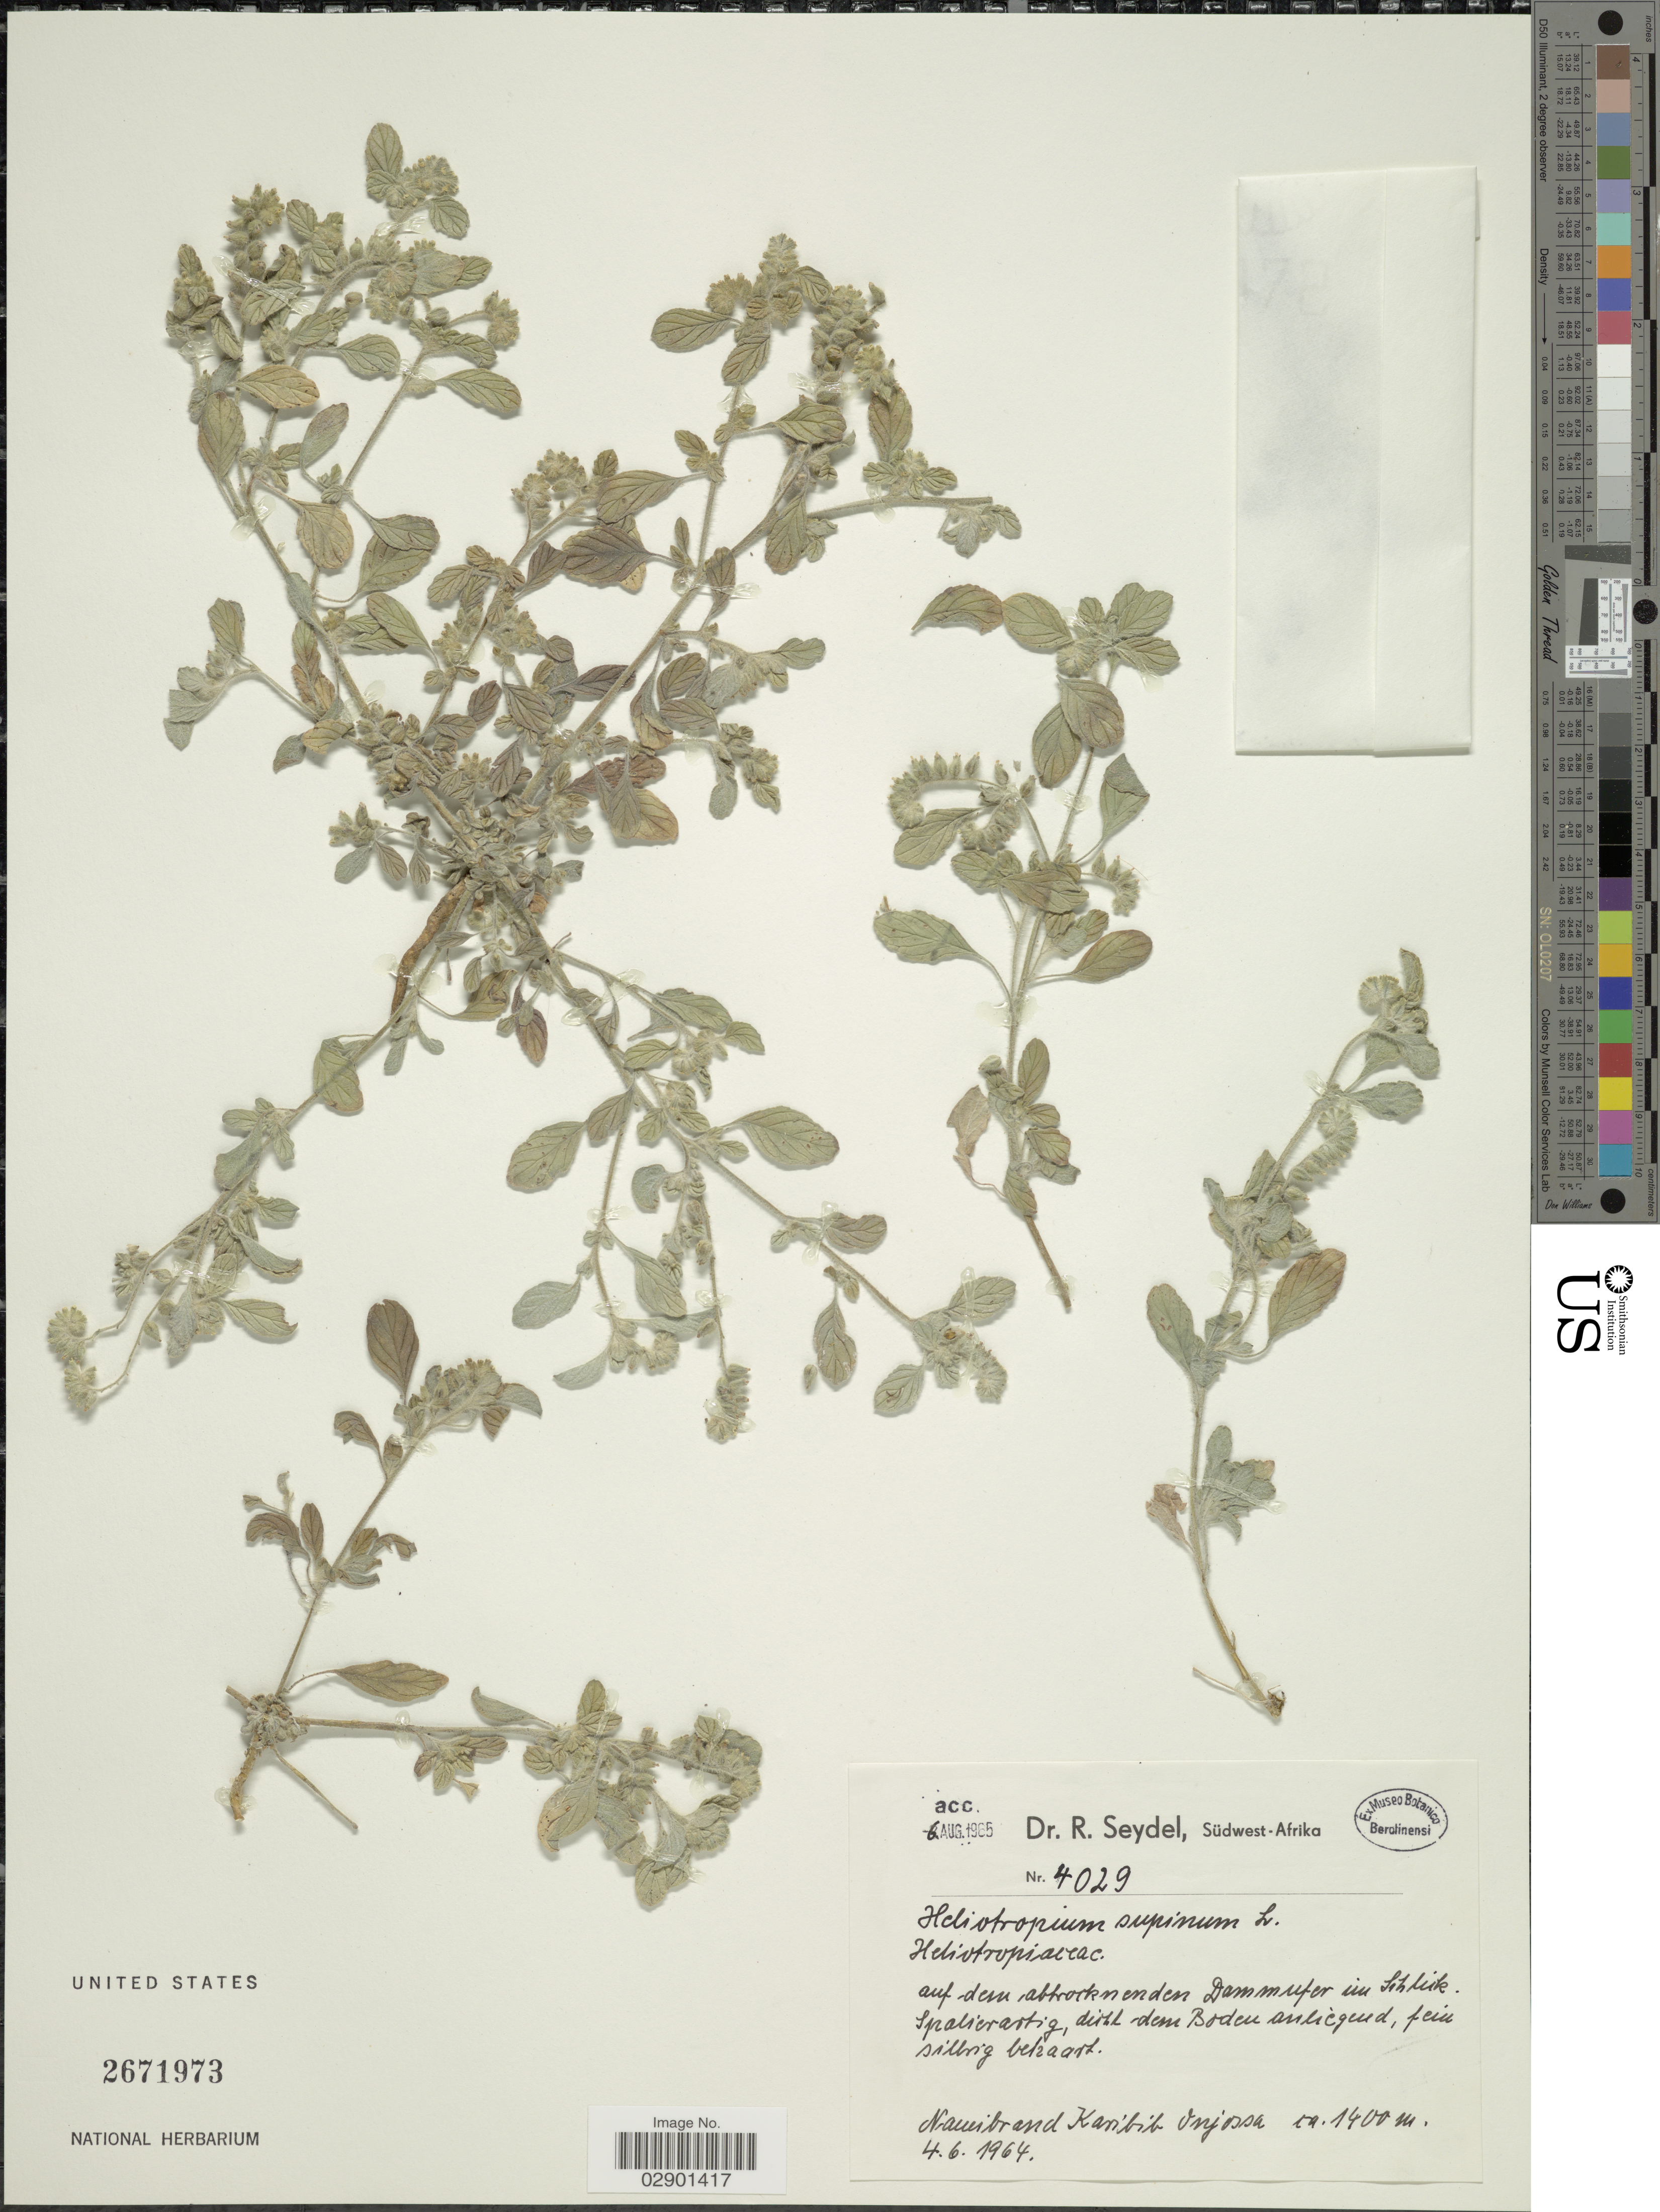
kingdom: Plantae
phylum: Tracheophyta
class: Magnoliopsida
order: Boraginales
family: Heliotropiaceae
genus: Heliotropium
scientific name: Heliotropium supinum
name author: L.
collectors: R. Seydel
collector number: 4029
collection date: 1964-06-04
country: Namibia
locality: Südwest-Afrika. Namibrand Karibib Onjossa.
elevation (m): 1400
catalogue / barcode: US 2671973